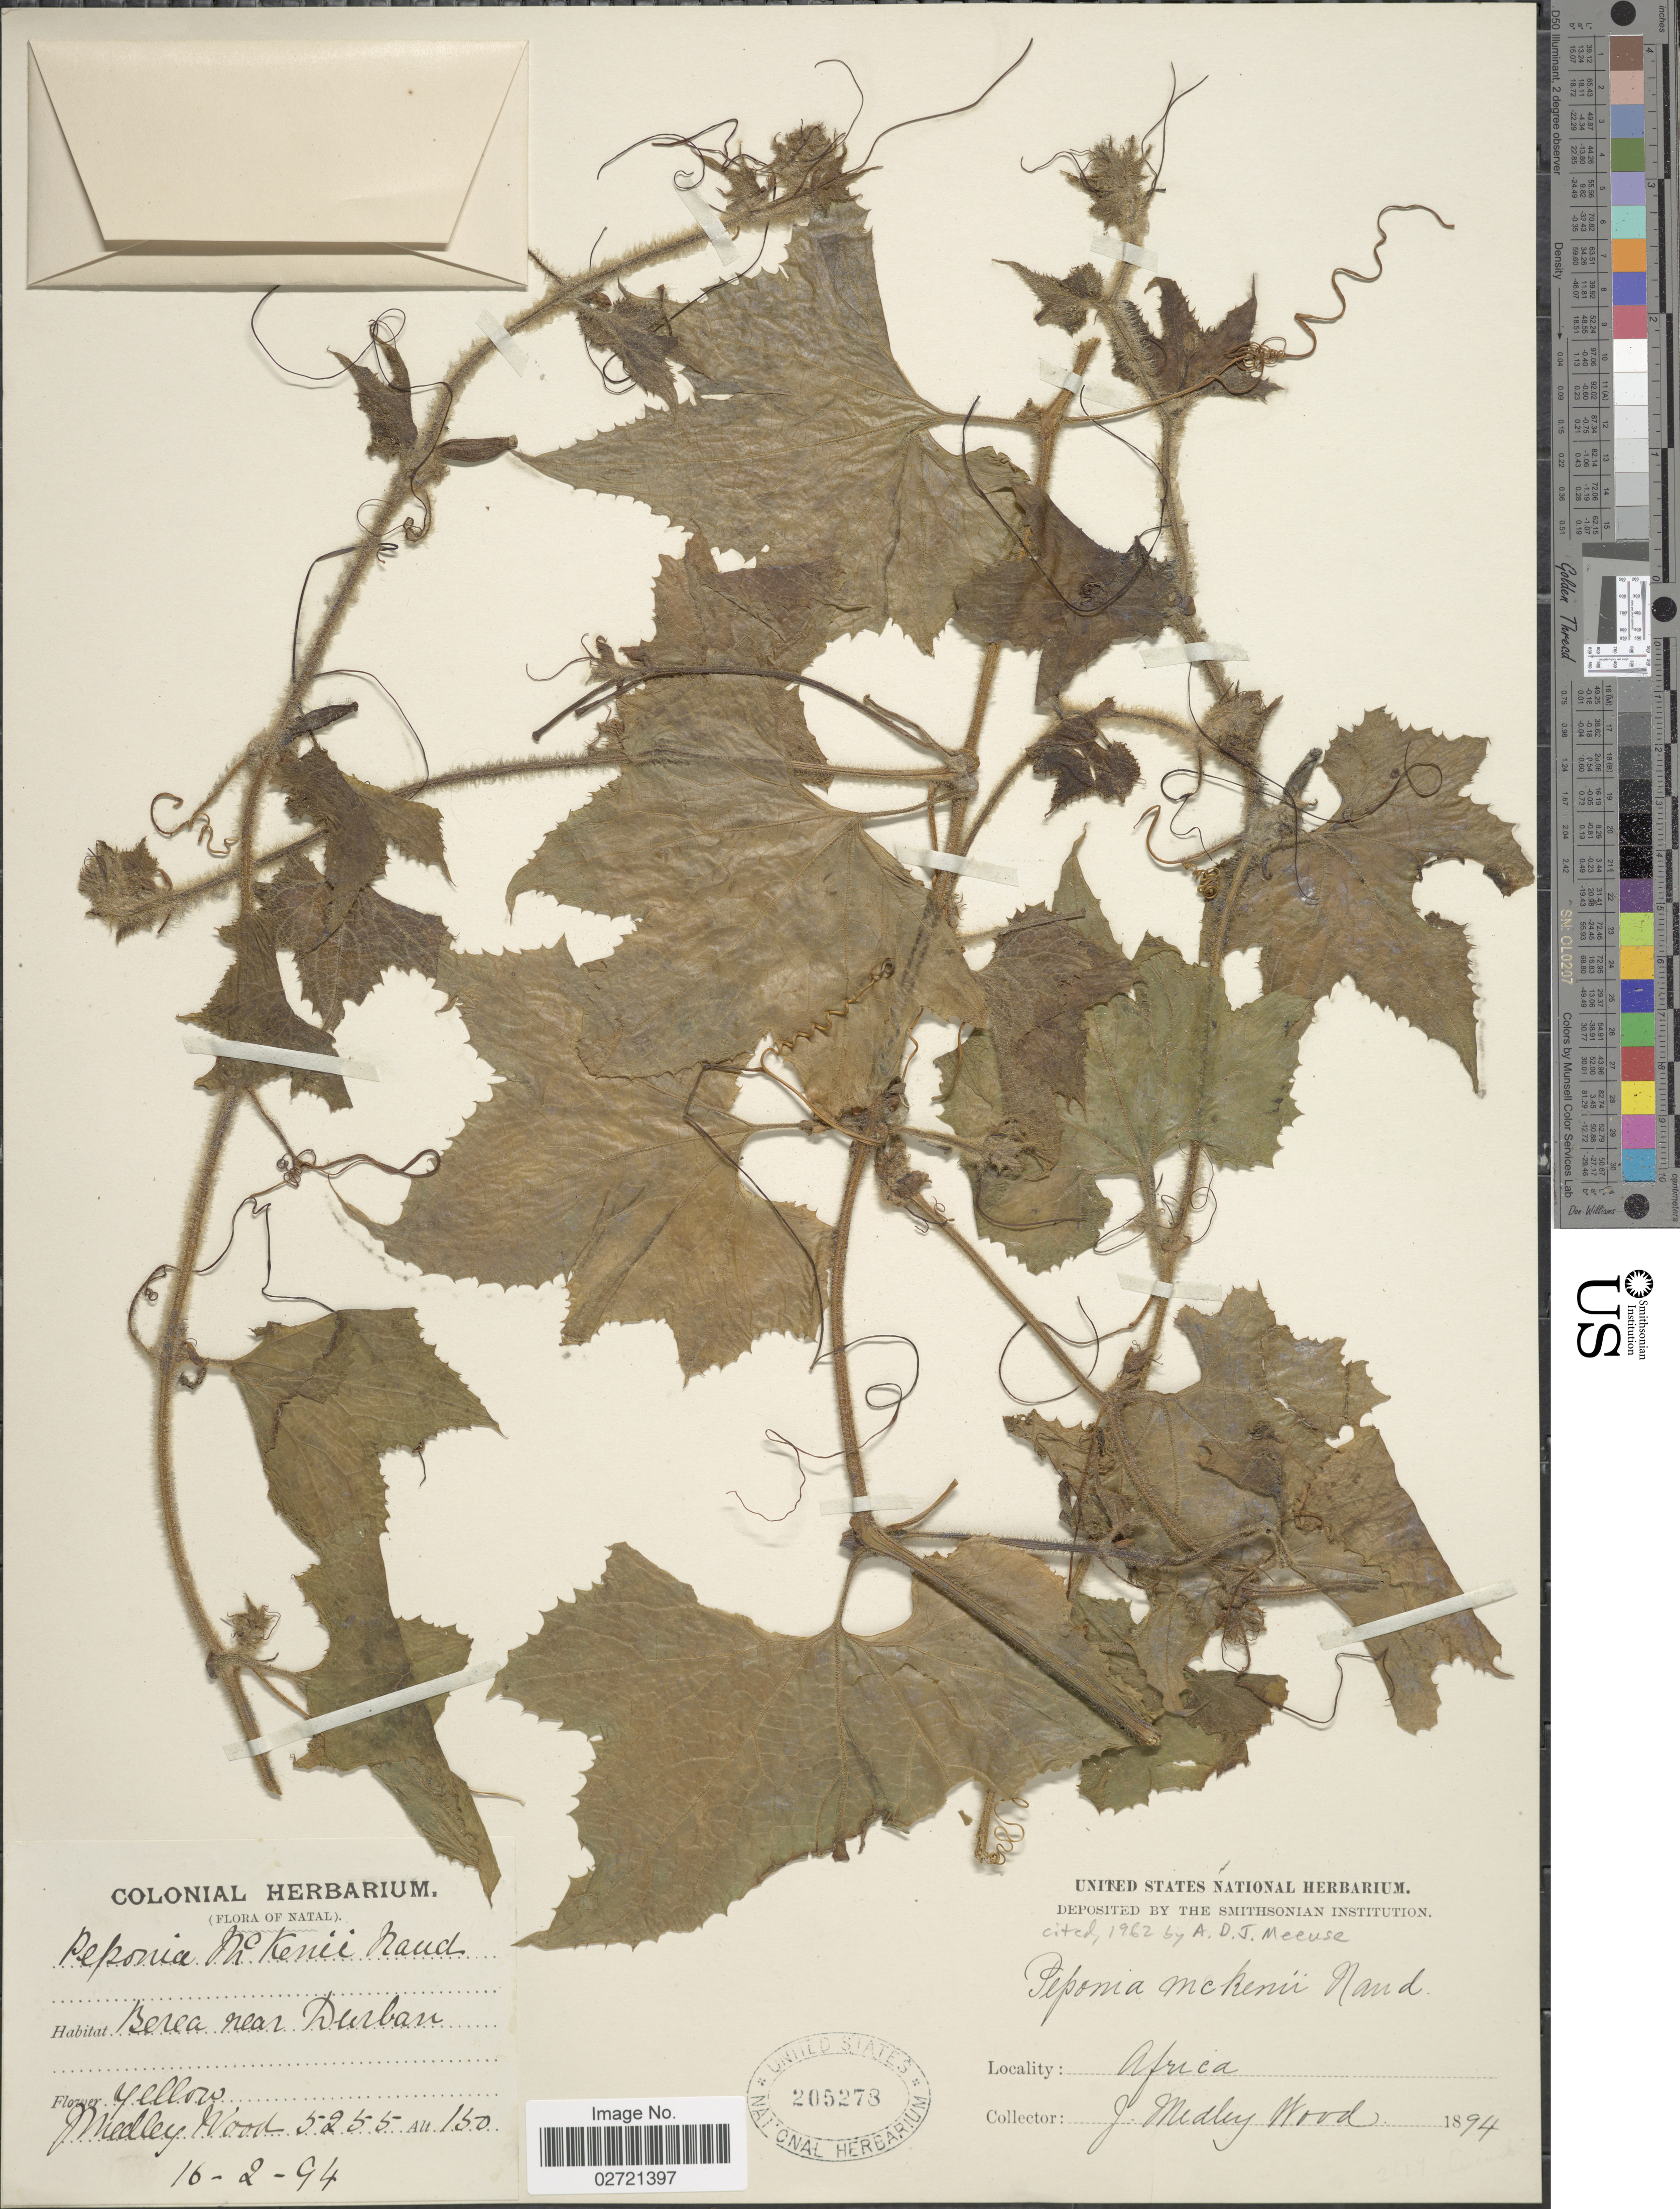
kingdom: Plantae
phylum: Tracheophyta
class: Magnoliopsida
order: Cucurbitales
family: Cucurbitaceae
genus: Peponium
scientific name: Peponium mackenii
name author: (Naudin) Engl.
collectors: J. Medley Wood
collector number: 5255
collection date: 1894-02-16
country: South Africa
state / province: KwaZulu-Natal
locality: Berea near Durban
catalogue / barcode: US 205278